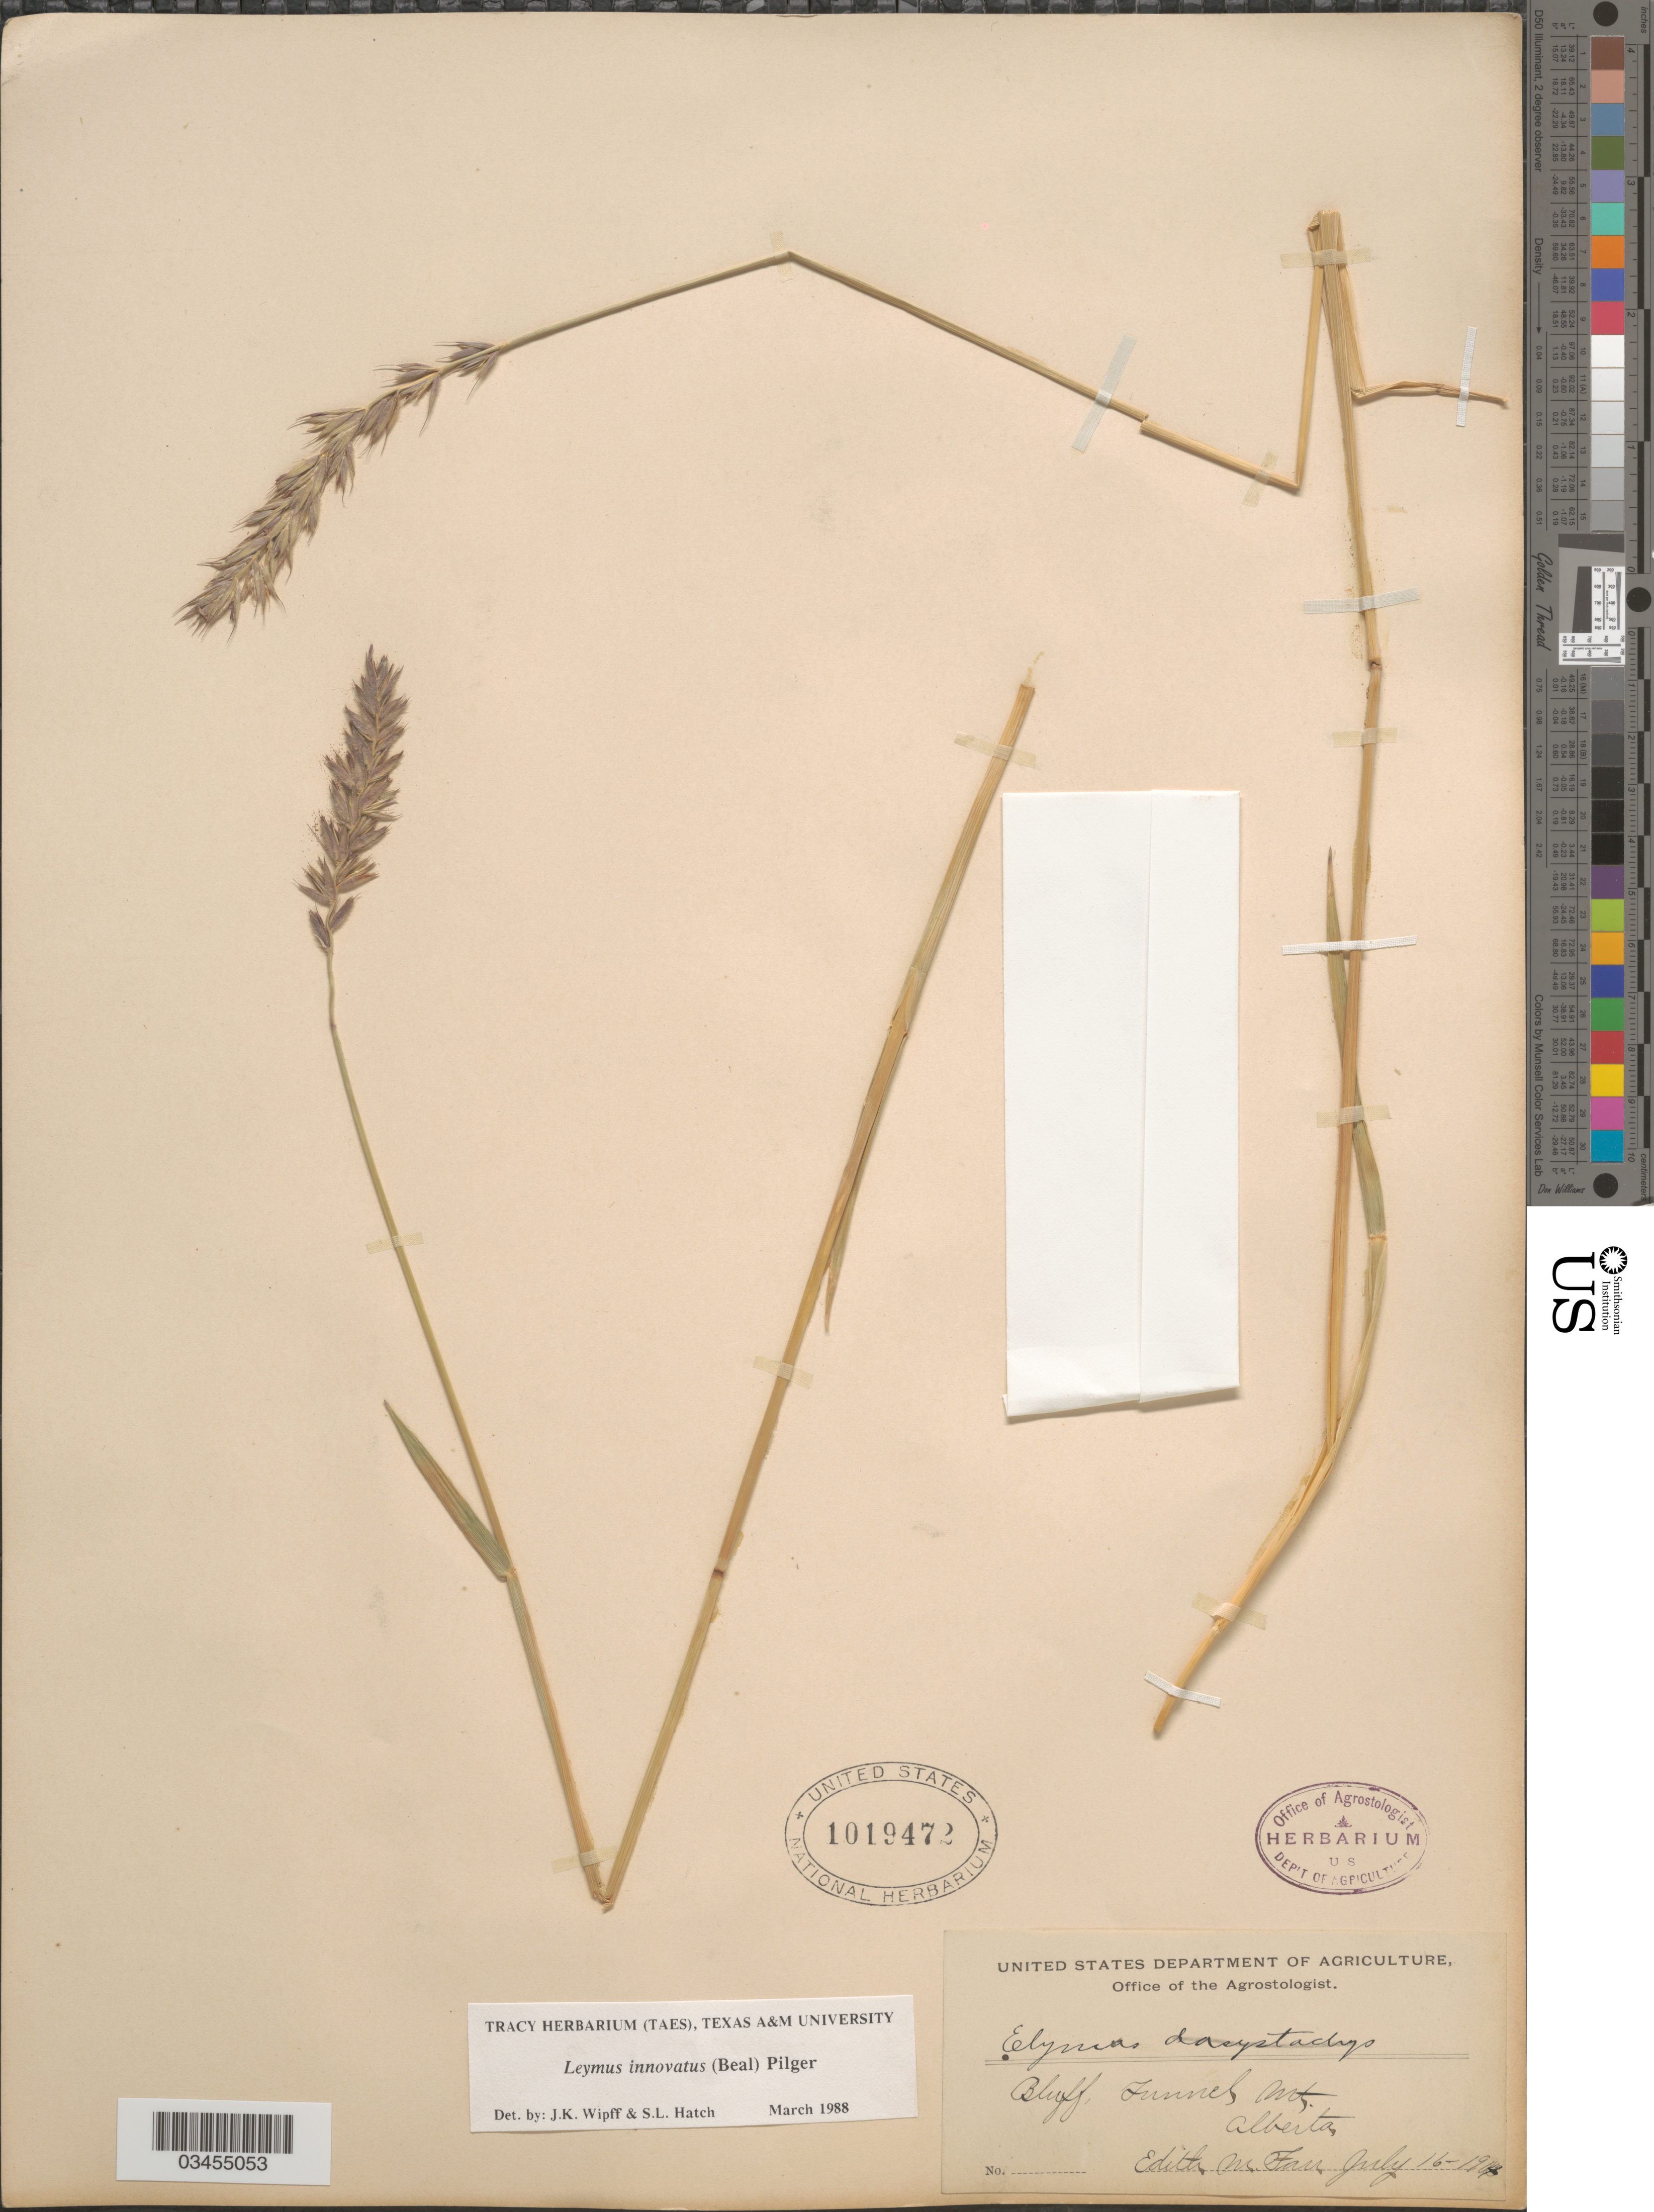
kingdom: Plantae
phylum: Tracheophyta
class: Liliopsida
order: Poales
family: Poaceae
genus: Leymus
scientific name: Leymus innovatus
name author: (W.J. Beal) Pilg.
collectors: E. Bolan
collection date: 1904-07-15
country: Canada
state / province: Alberta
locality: Bluff, Tunnel Mts.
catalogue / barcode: US 1019472